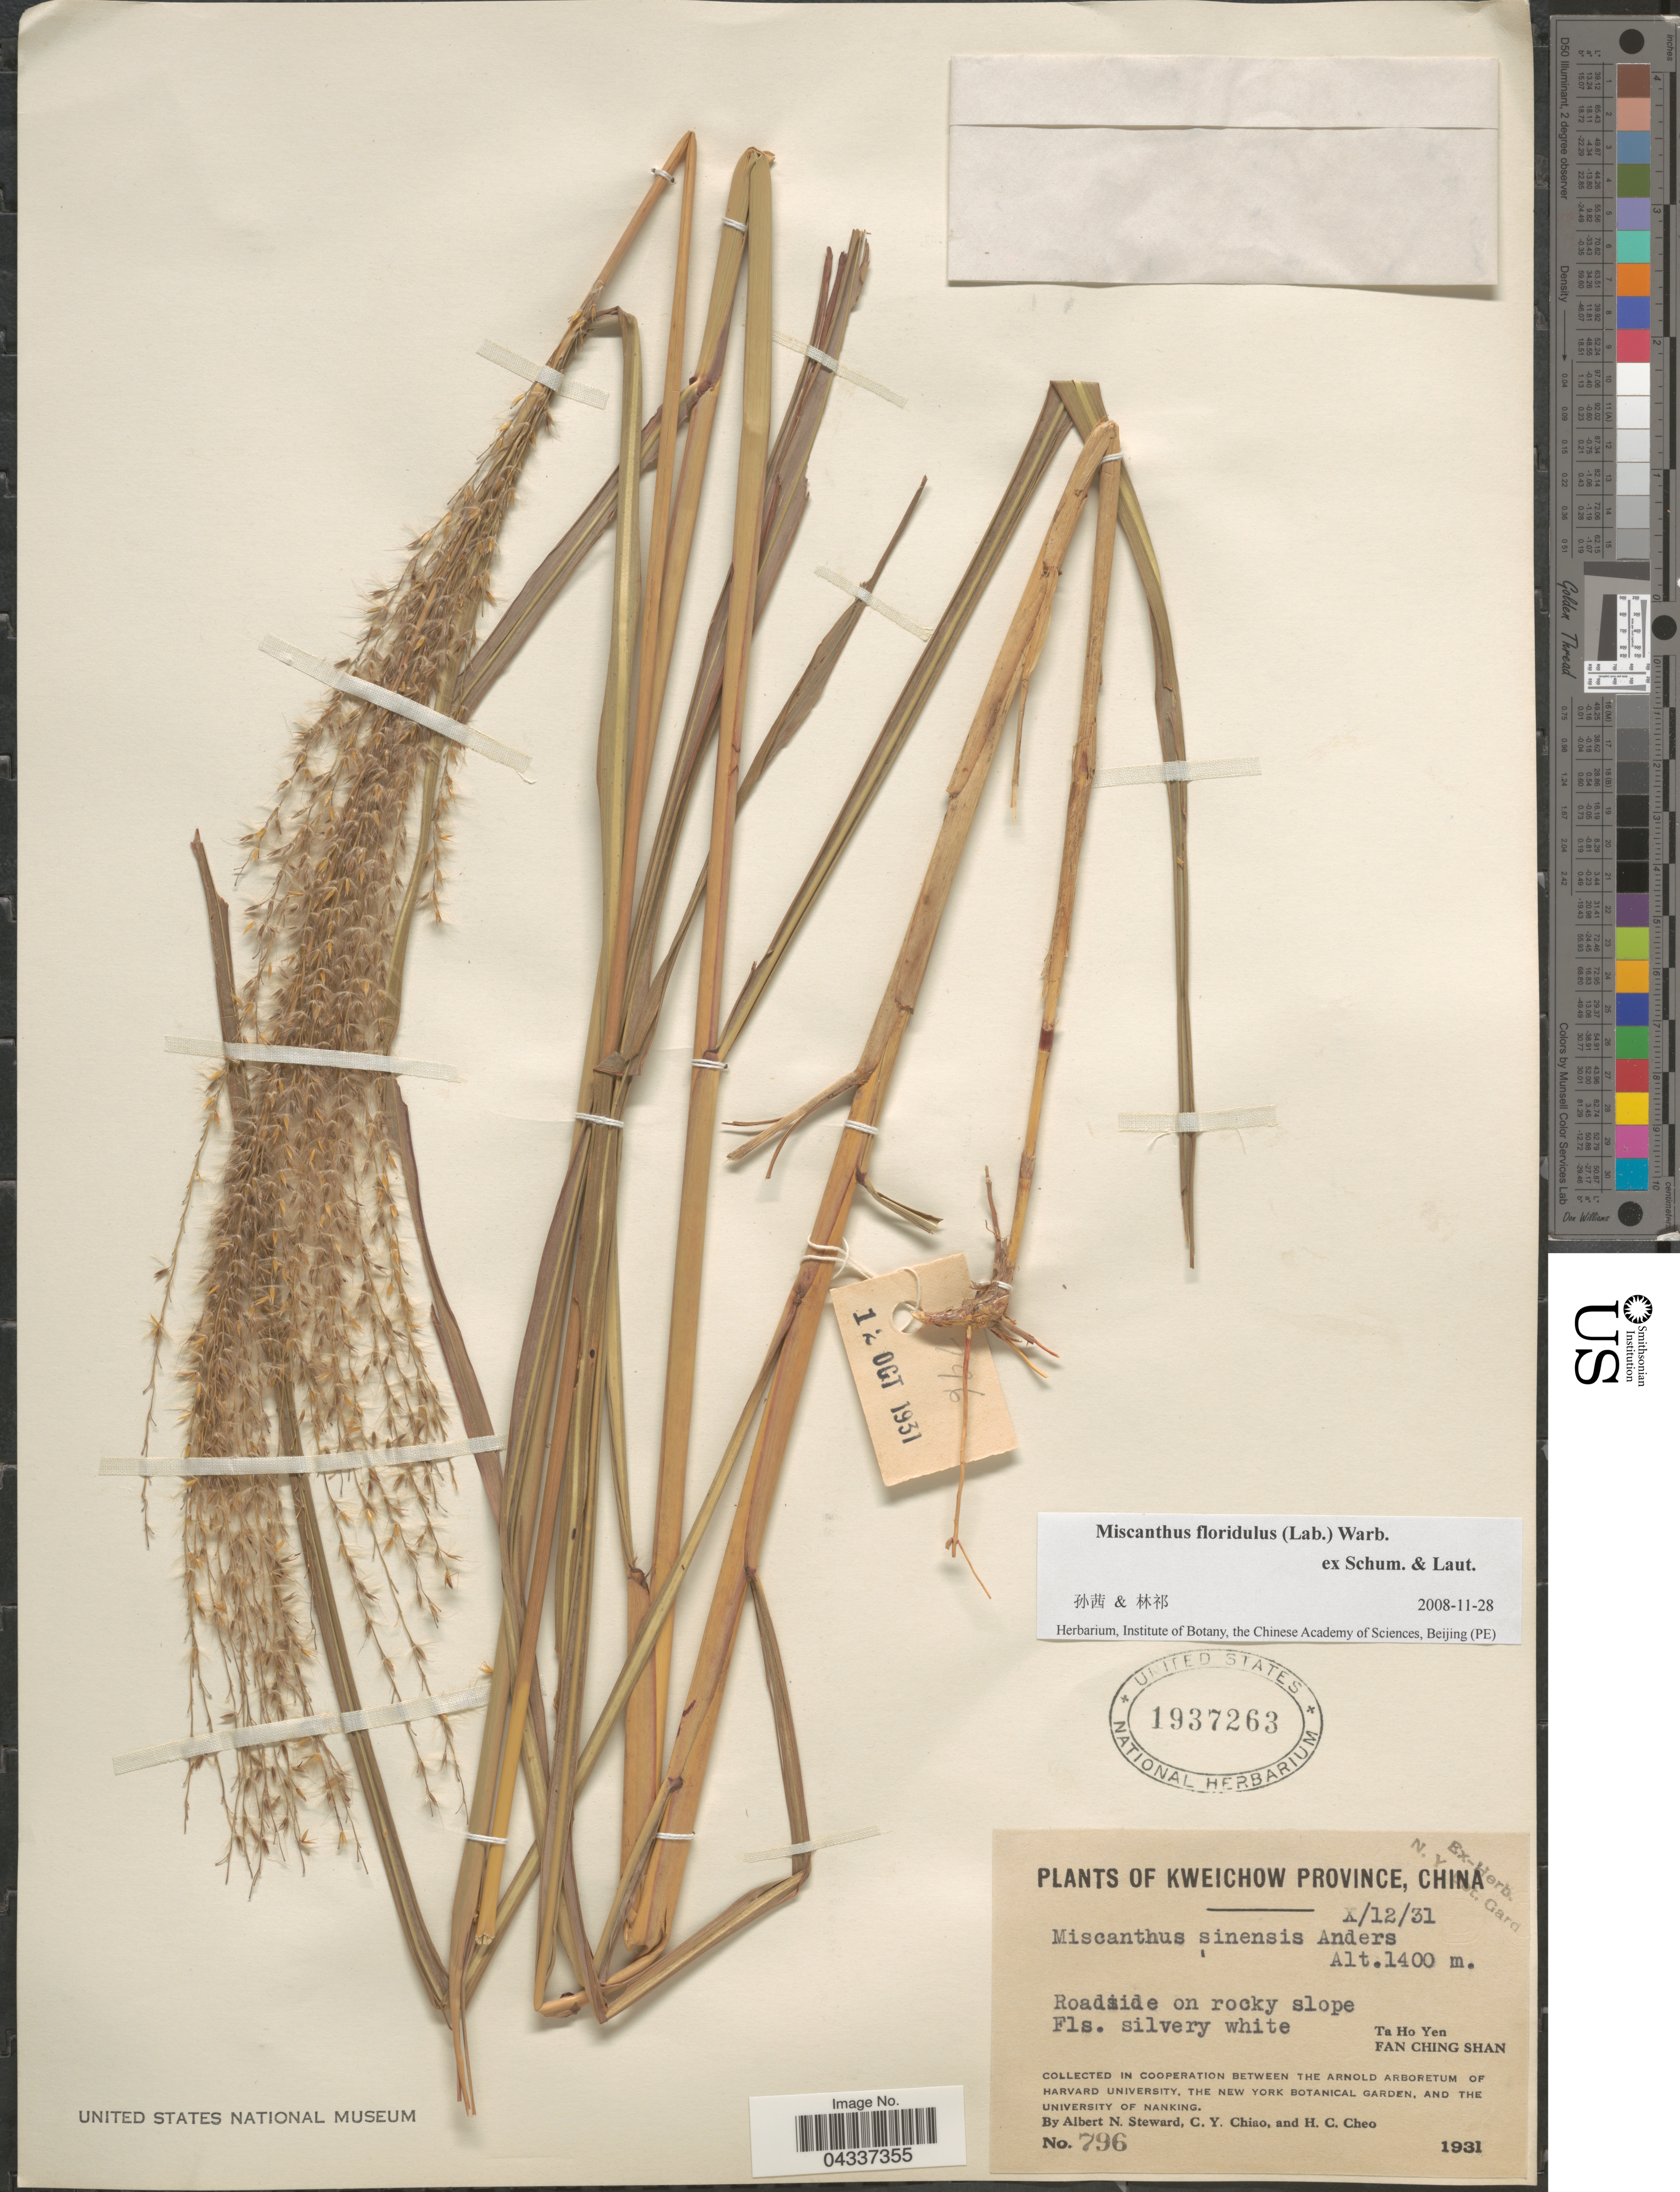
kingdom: Plantae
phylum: Tracheophyta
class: Liliopsida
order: Poales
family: Poaceae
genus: Miscanthus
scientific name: Miscanthus floridulus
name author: (Labill.) Warb.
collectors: A. N. Steward, C. Y. Chiao & H. Cheo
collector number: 796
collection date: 1931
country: China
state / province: Guizhou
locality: Kweichow Province. Ta Ho Yen. Fan Ching Shan.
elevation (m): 1400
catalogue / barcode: US 1937263